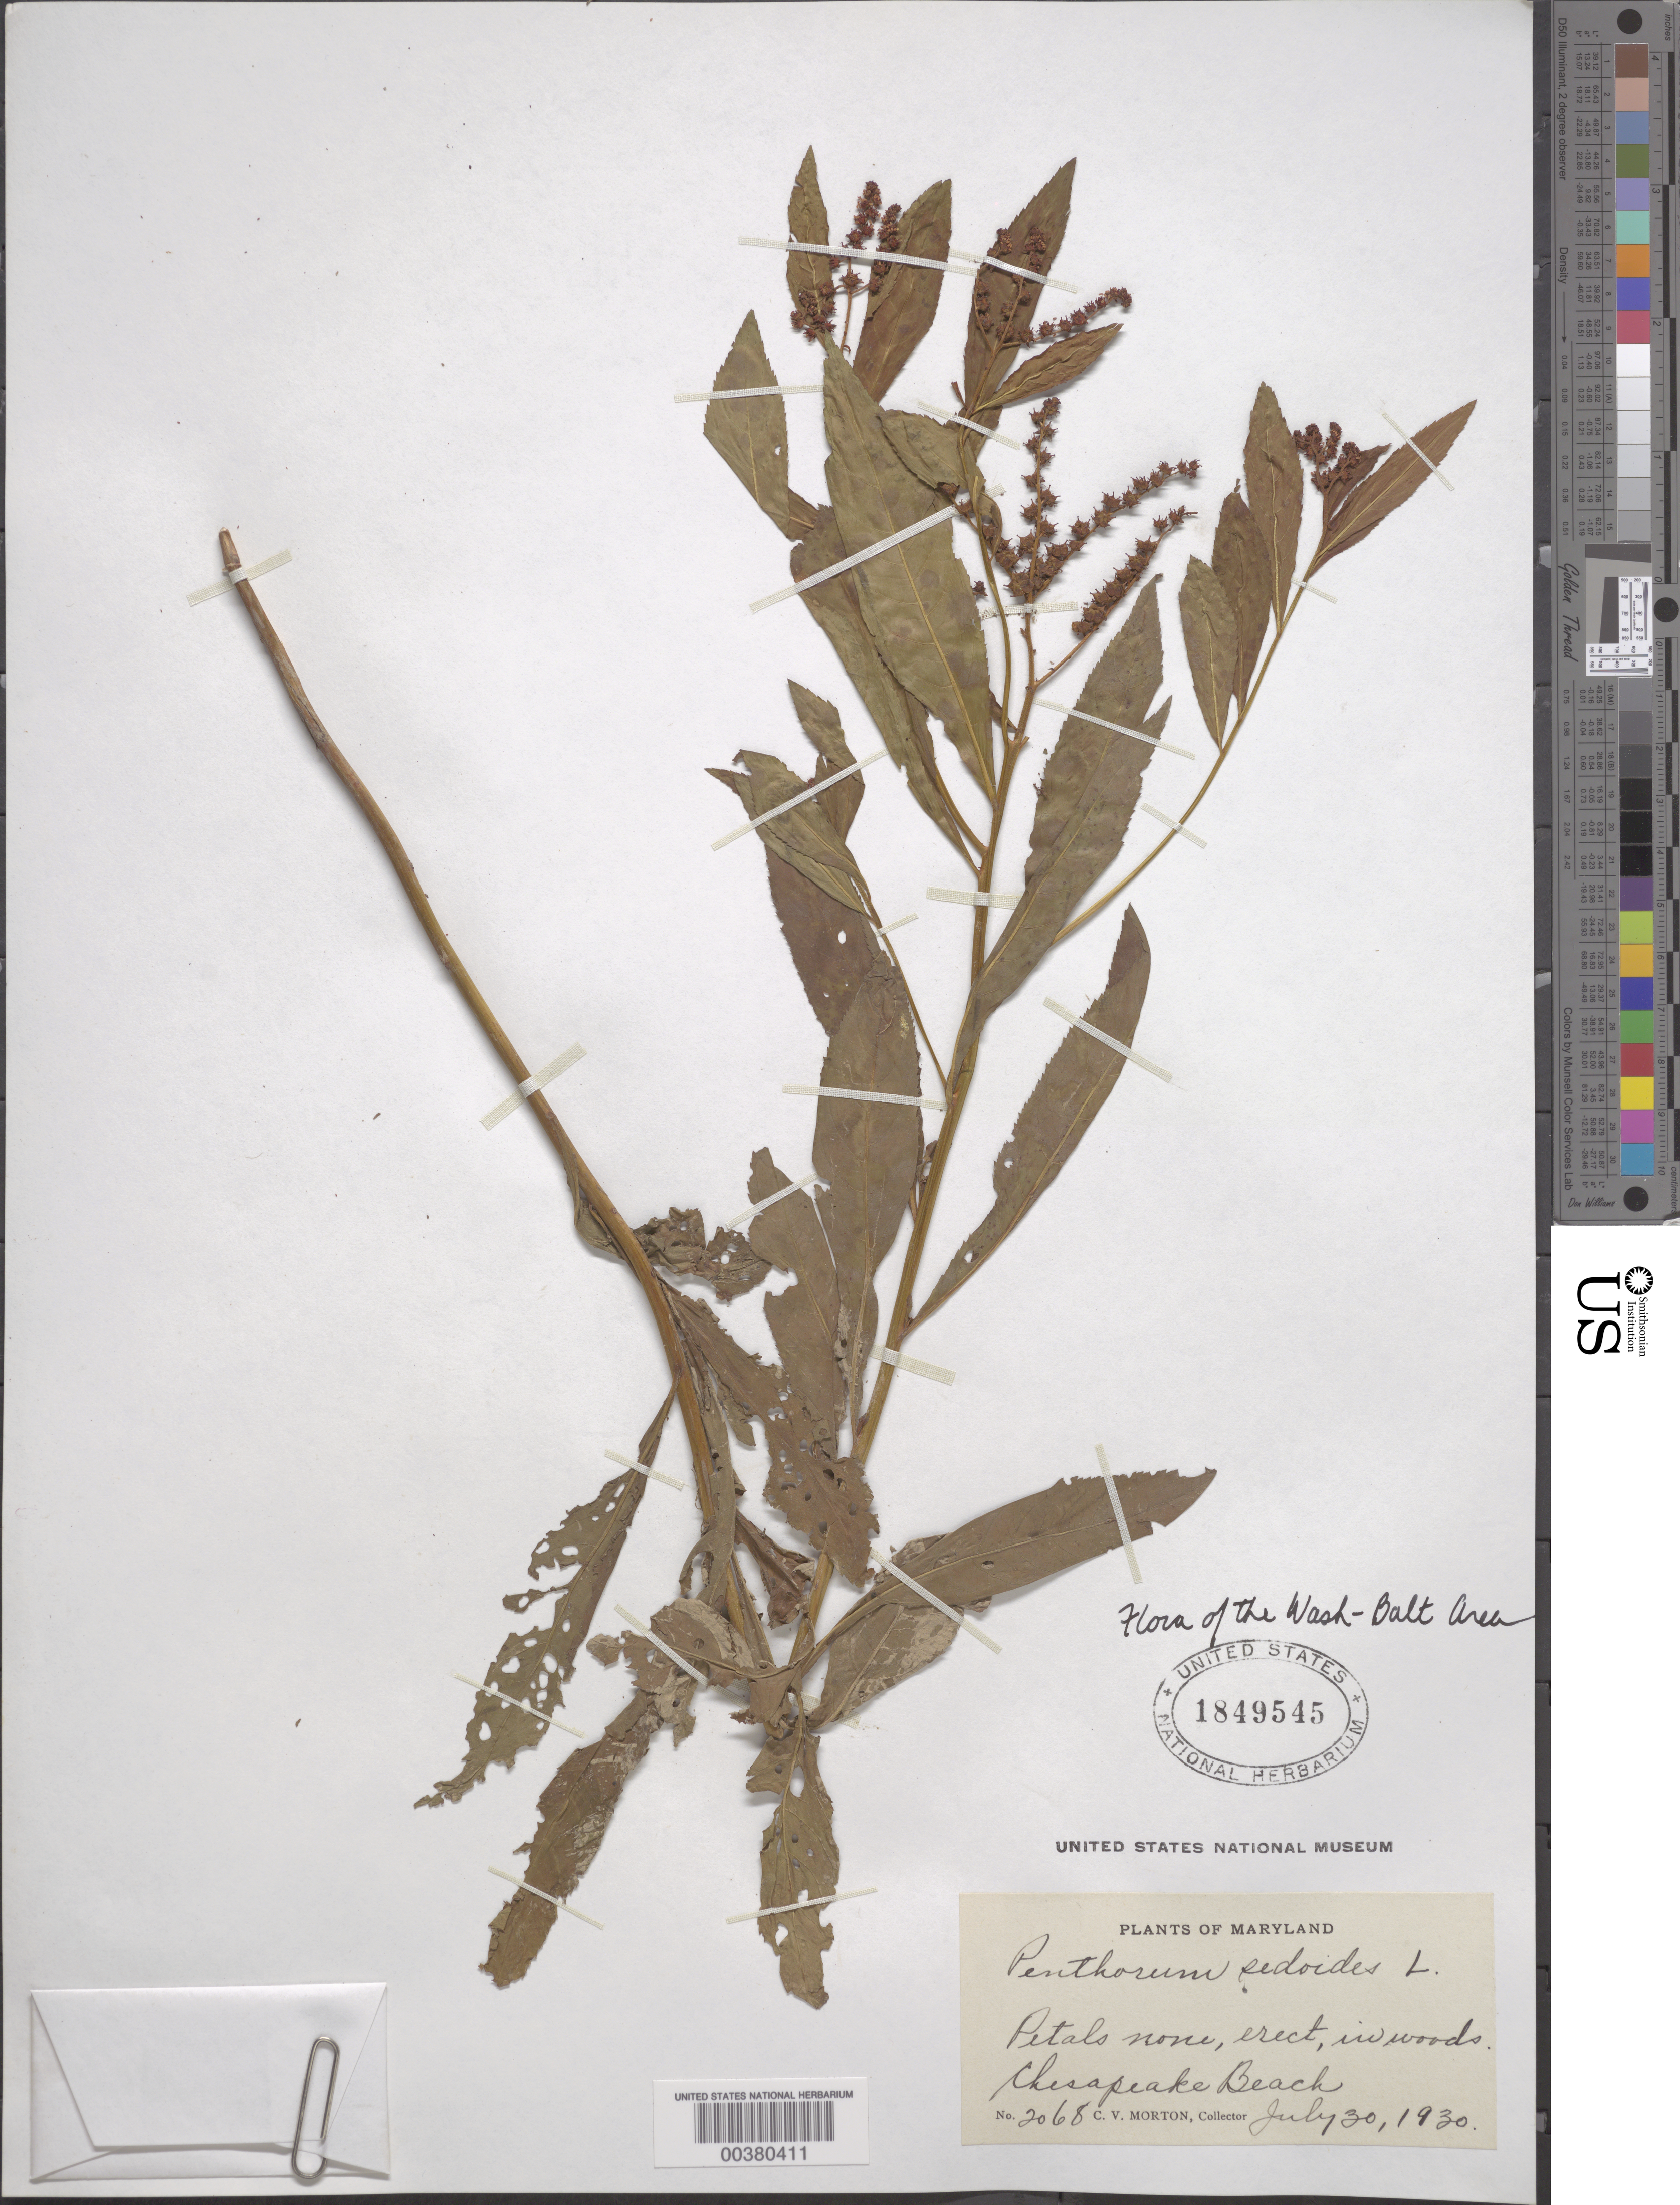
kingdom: Plantae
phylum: Tracheophyta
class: Magnoliopsida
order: Saxifragales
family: Penthoraceae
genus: Penthorum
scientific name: Penthorum sedoides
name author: L.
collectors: C. V. Morton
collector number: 2068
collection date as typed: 30 Jul 1930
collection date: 1930-07-30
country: United States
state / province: Maryland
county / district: Calvert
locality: Chesapeake Beach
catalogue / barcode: US 1849545